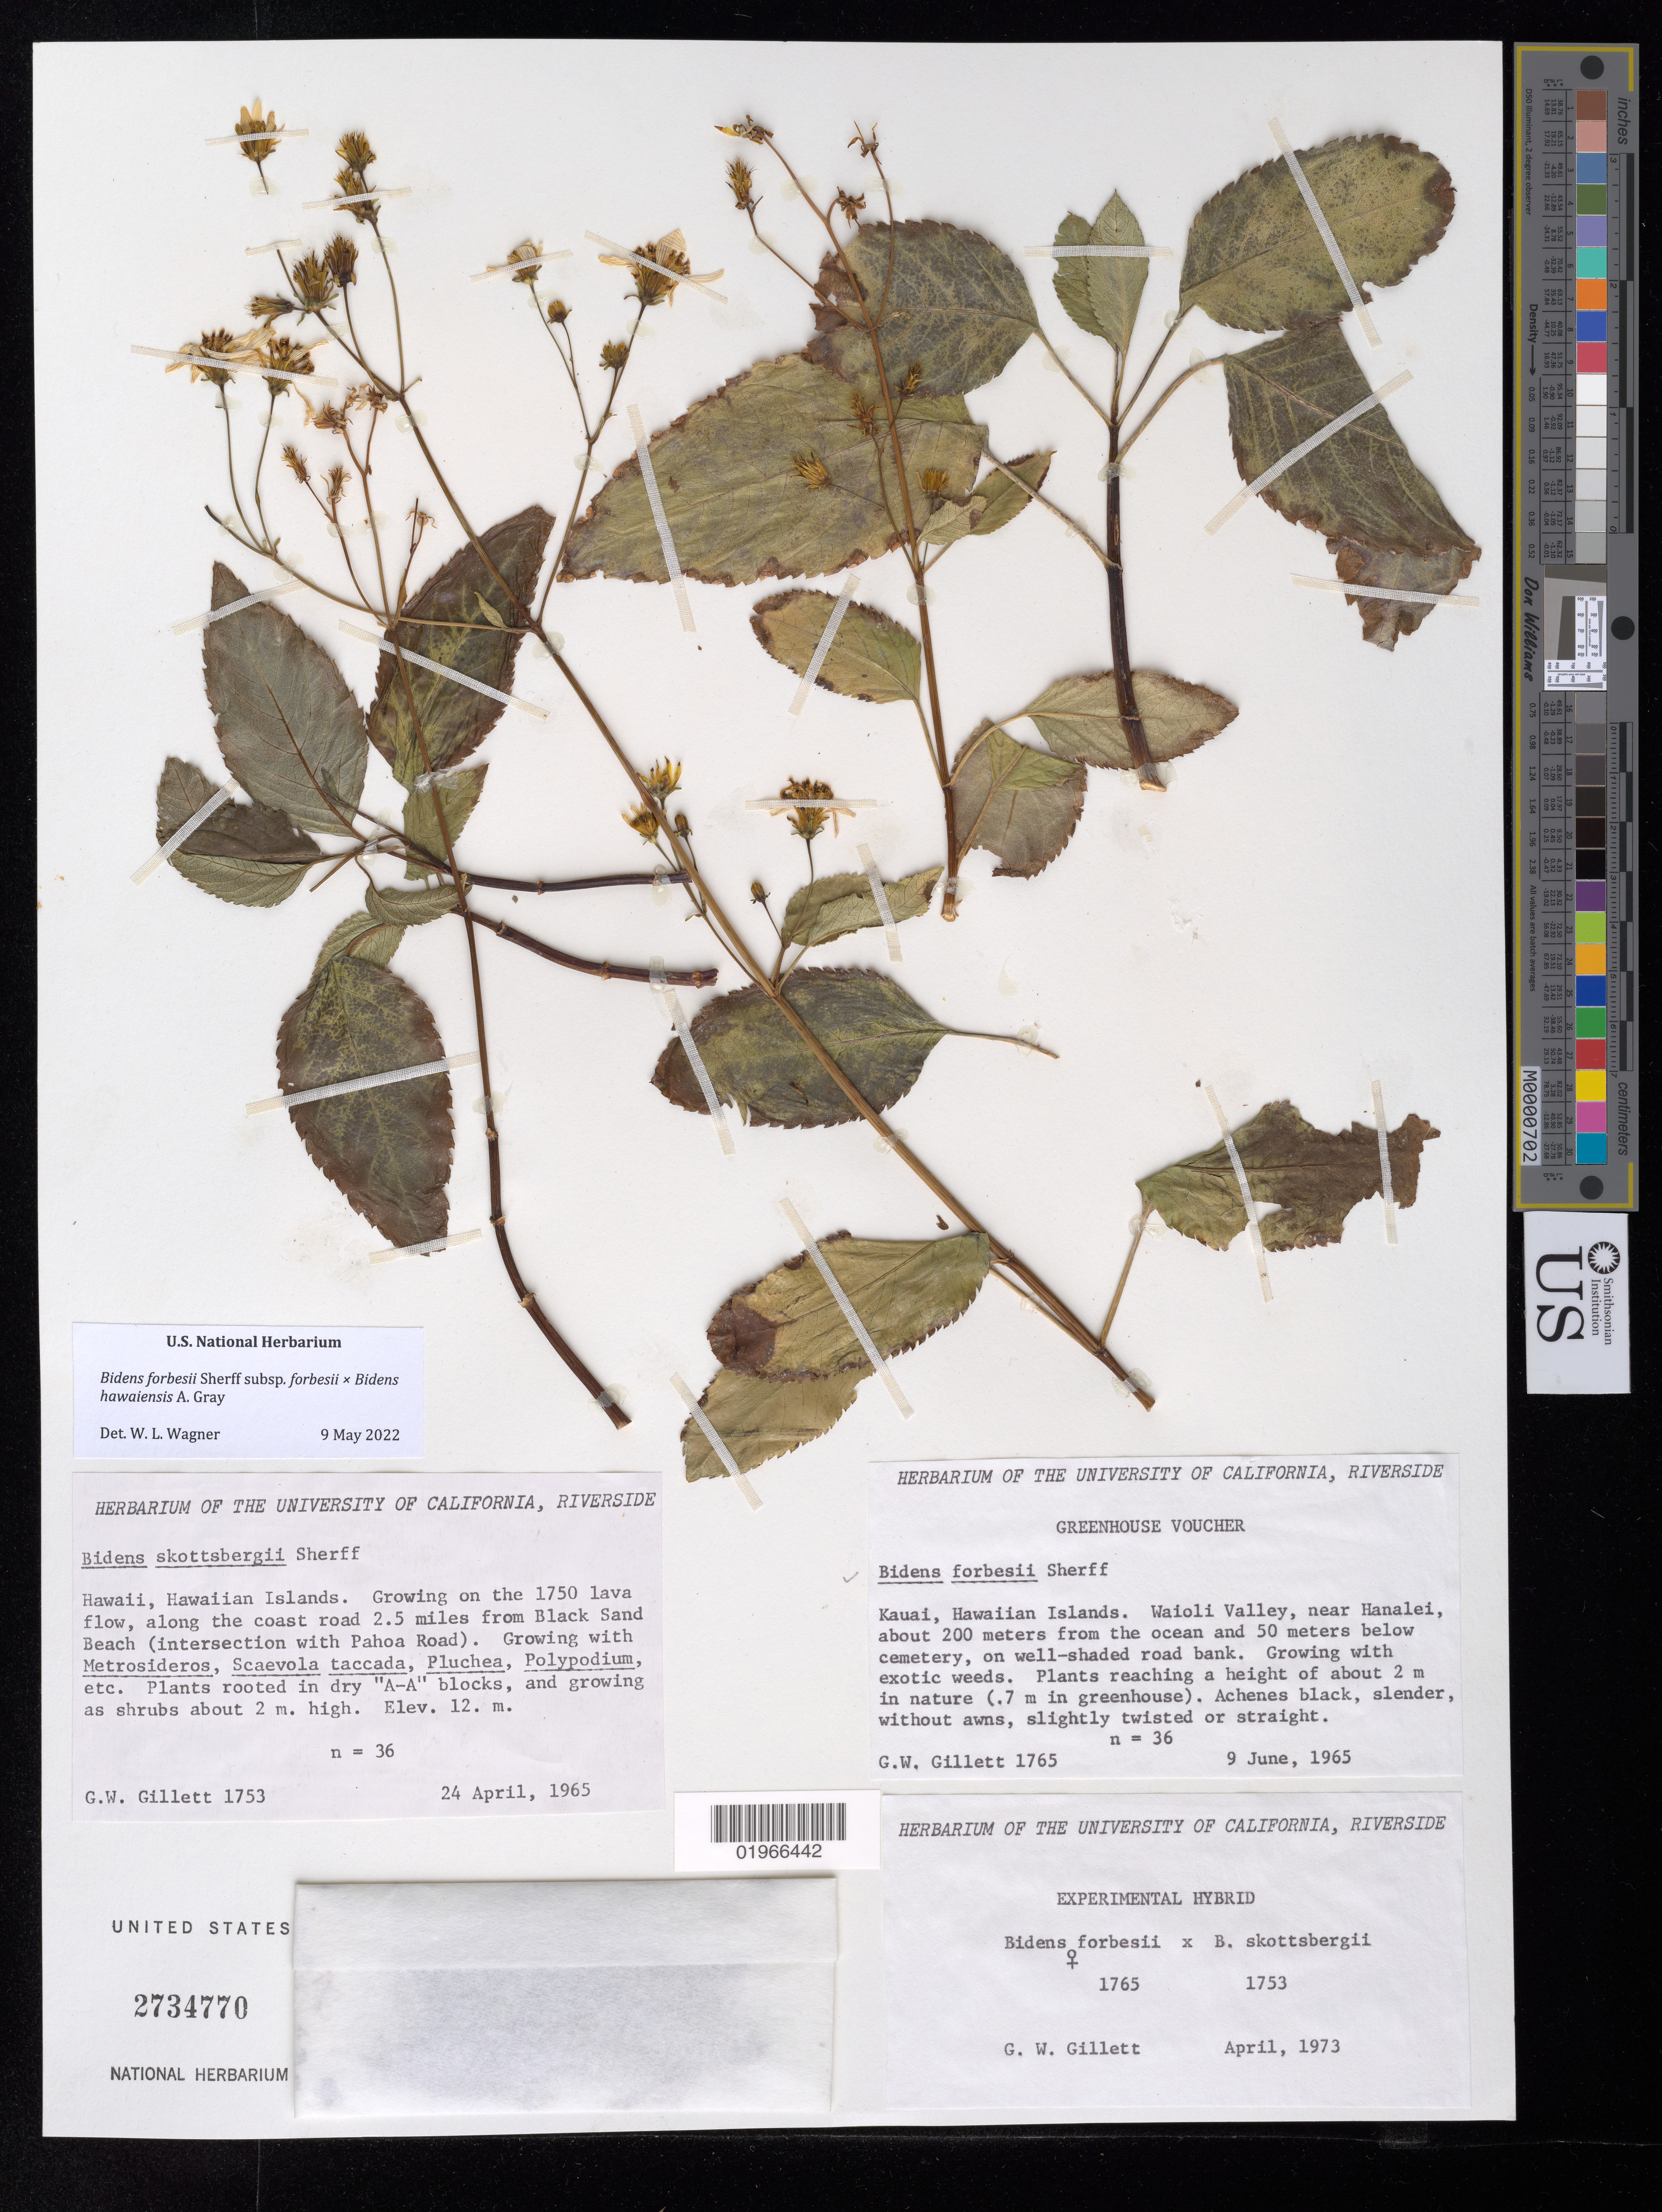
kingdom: Plantae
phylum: Tracheophyta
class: Magnoliopsida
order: Asterales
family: Asteraceae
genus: Bidens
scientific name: Bidens forbesii subsp. forbesii x B. hawaiensis A. Gray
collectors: G. Gillett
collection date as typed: Apr 1973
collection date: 1973-04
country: United States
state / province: California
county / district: Riverside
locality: University of California, Riverside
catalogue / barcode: US 2734770